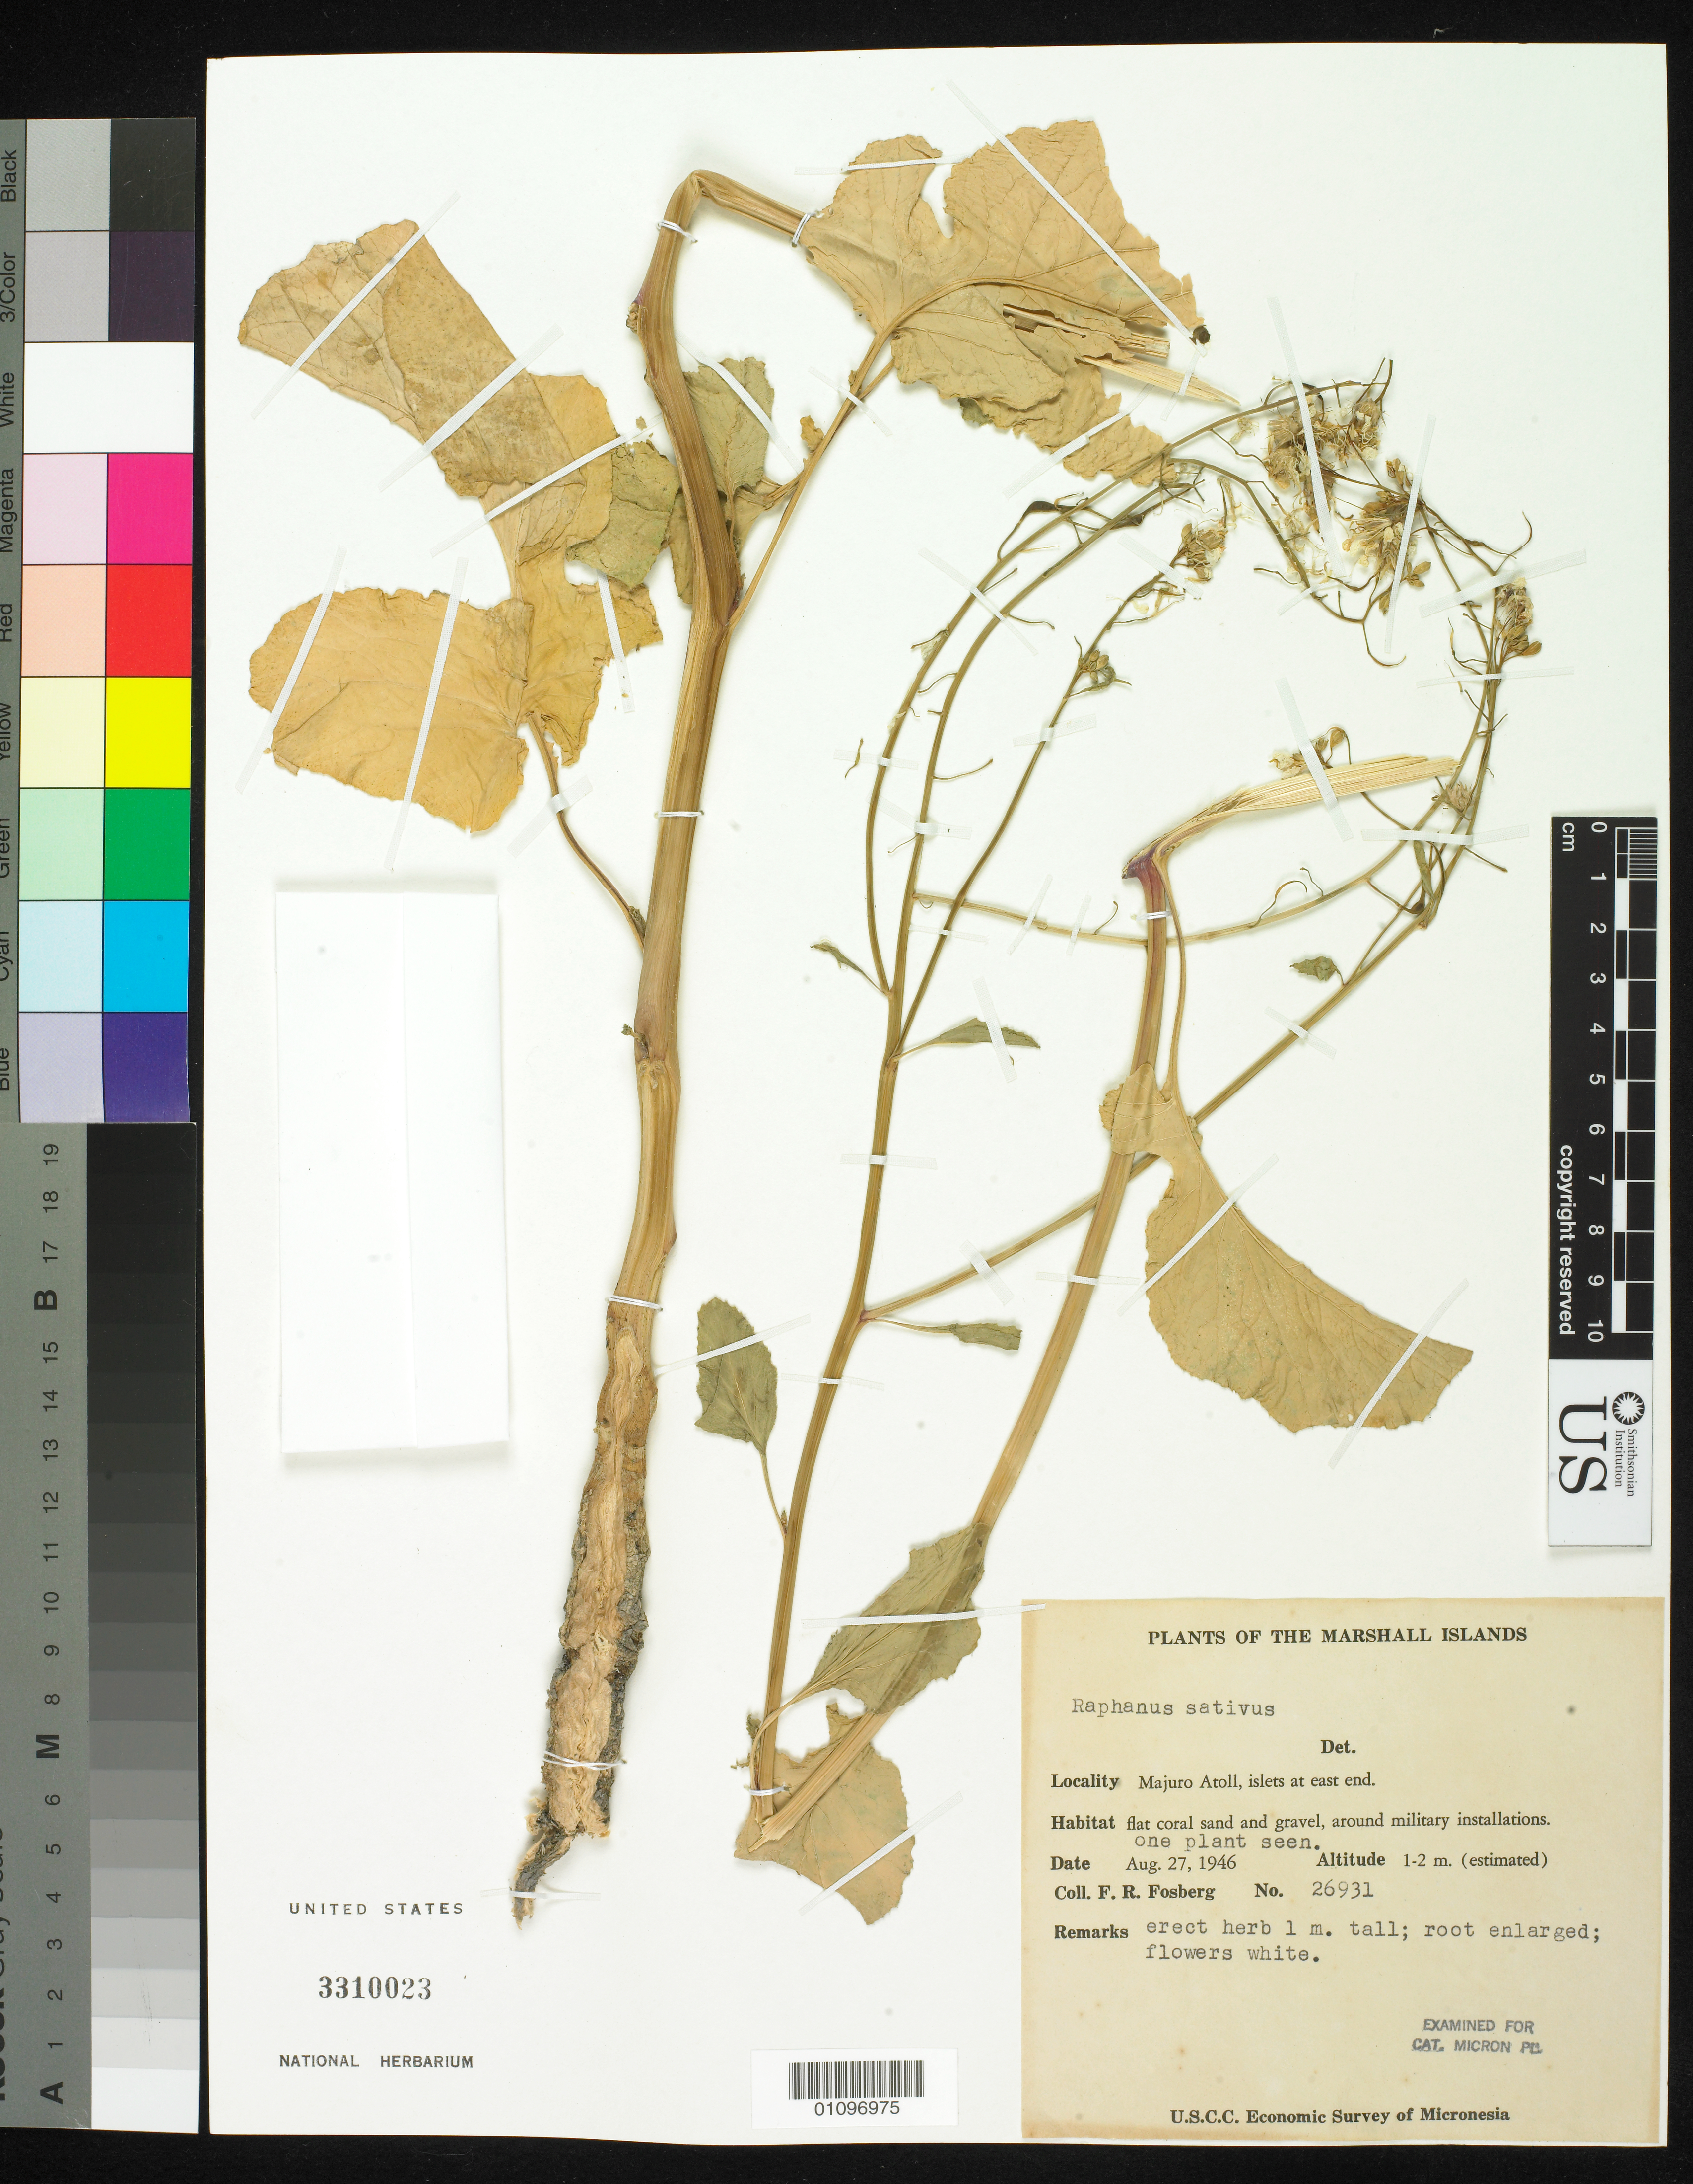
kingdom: Plantae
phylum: Tracheophyta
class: Magnoliopsida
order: Brassicales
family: Brassicaceae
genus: Raphanus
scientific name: Raphanus sativus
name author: L.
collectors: F. R. Fosberg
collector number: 26391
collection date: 1946-08-27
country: Marshall Islands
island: Majuro Atoll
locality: Islets at east end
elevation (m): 1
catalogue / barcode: US 3310023